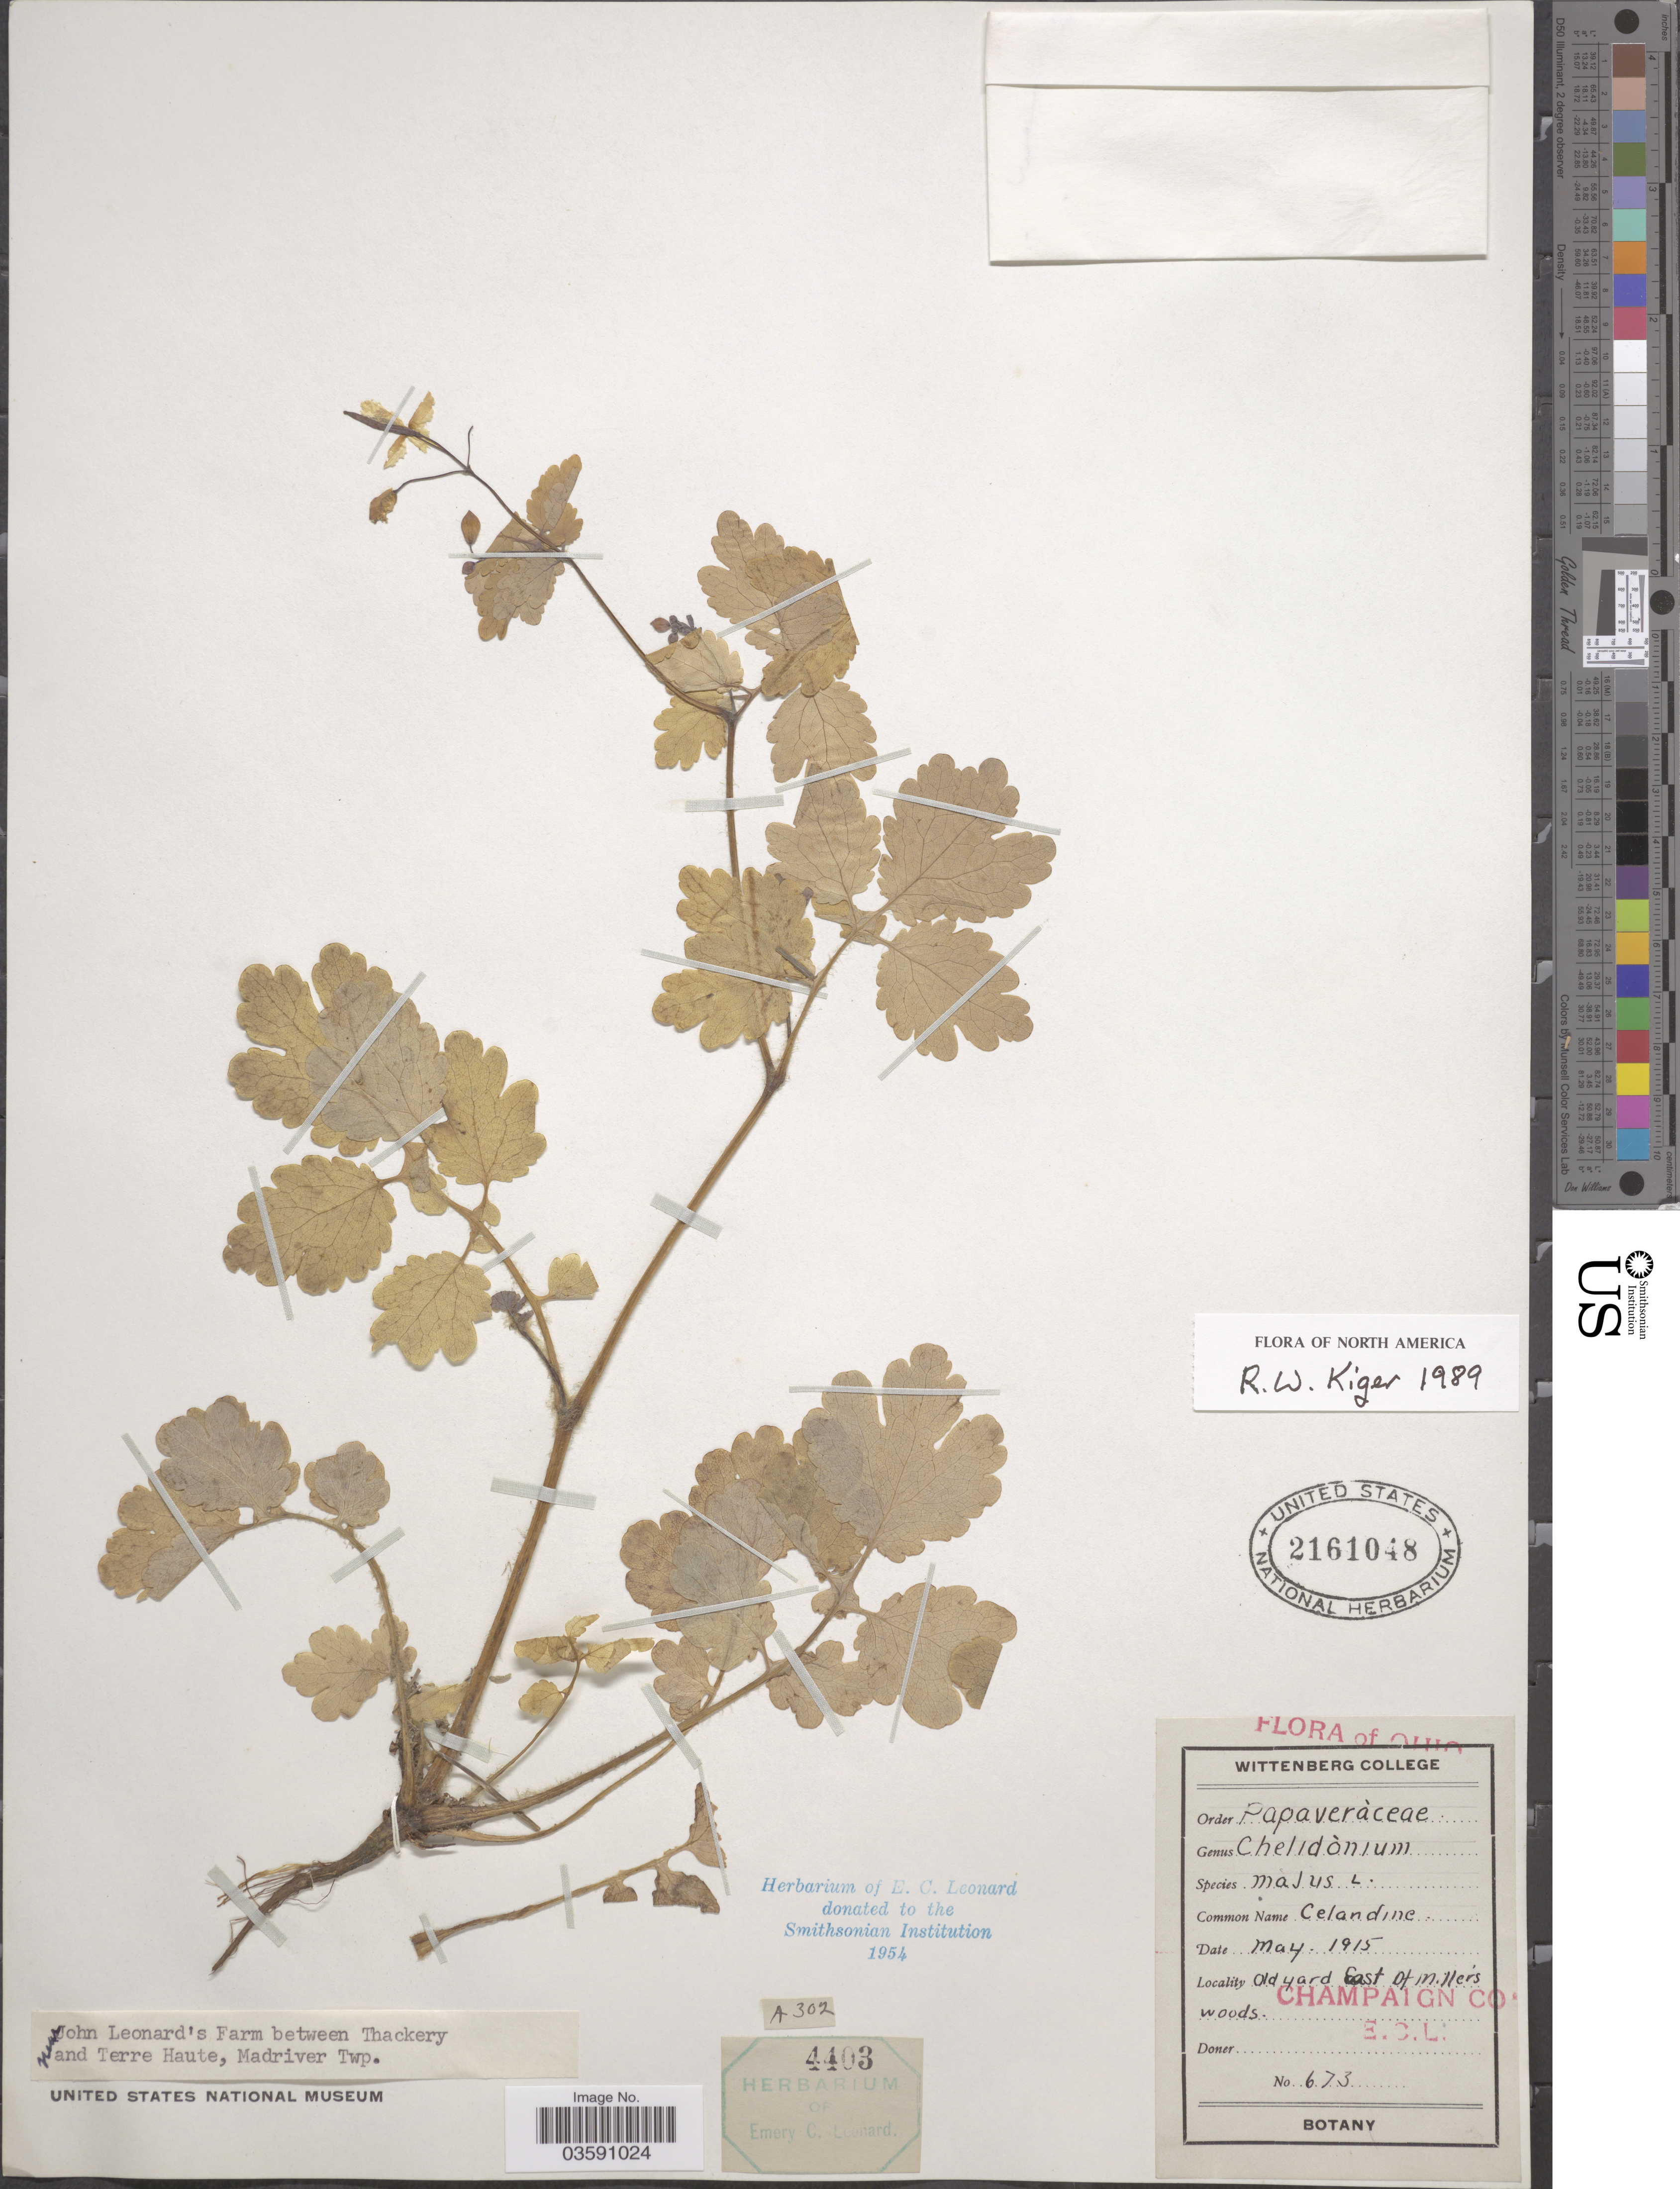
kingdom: Plantae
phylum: Tracheophyta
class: Magnoliopsida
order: Ranunculales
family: Papaveraceae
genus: Chelidonium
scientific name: Chelidonium majus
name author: L.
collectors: E. C. Leonard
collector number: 673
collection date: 1915-05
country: United States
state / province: Ohio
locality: Old yard East of Miller's. Champaign Co. John Leonard's Farm between Thackery and Terre Haute, Madriver Twp.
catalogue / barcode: US 2161048